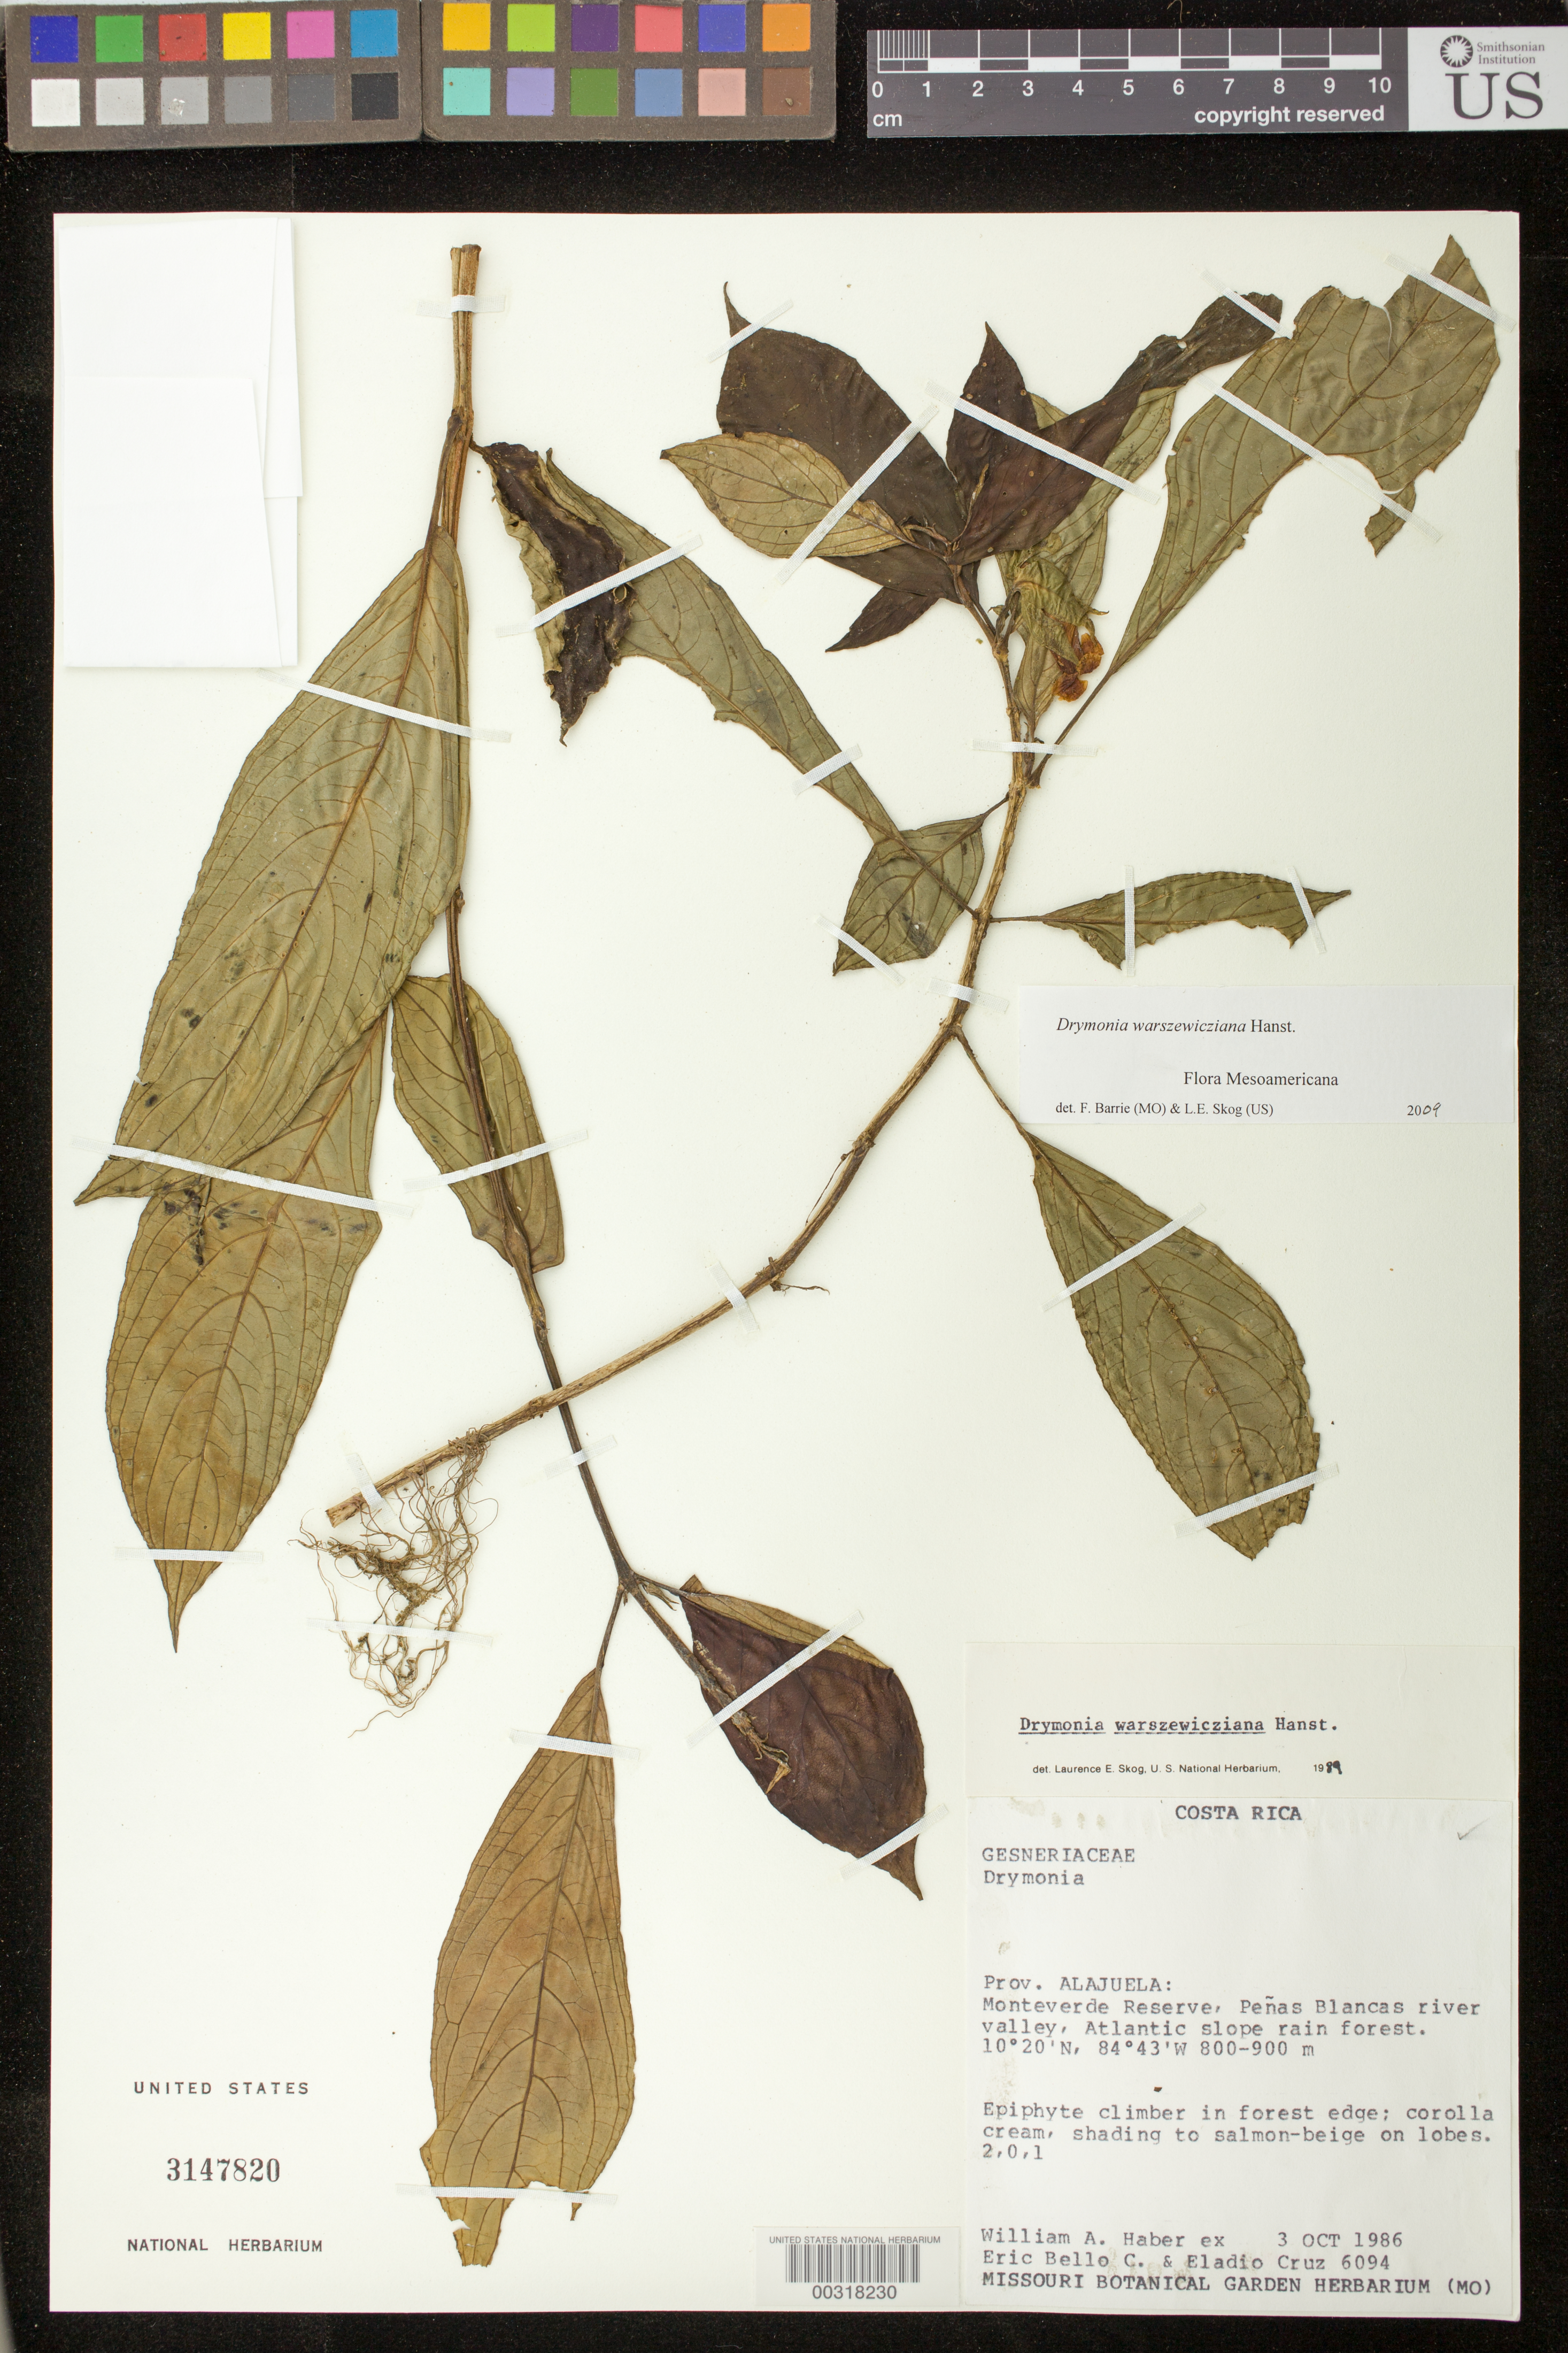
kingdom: Plantae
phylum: Tracheophyta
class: Magnoliopsida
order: Lamiales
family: Gesneriaceae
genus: Drymonia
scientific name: Drymonia warszewicziana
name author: Hanst.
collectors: W. A. Haber, E. Bello C. & E. Cruz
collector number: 6094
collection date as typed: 03 Oct 1986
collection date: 1986-10-03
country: Costa Rica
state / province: Alajuela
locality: Monteverde Reserve, Penas Blancas River valley, Atlantic slope rain forest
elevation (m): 800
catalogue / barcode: US 3147820